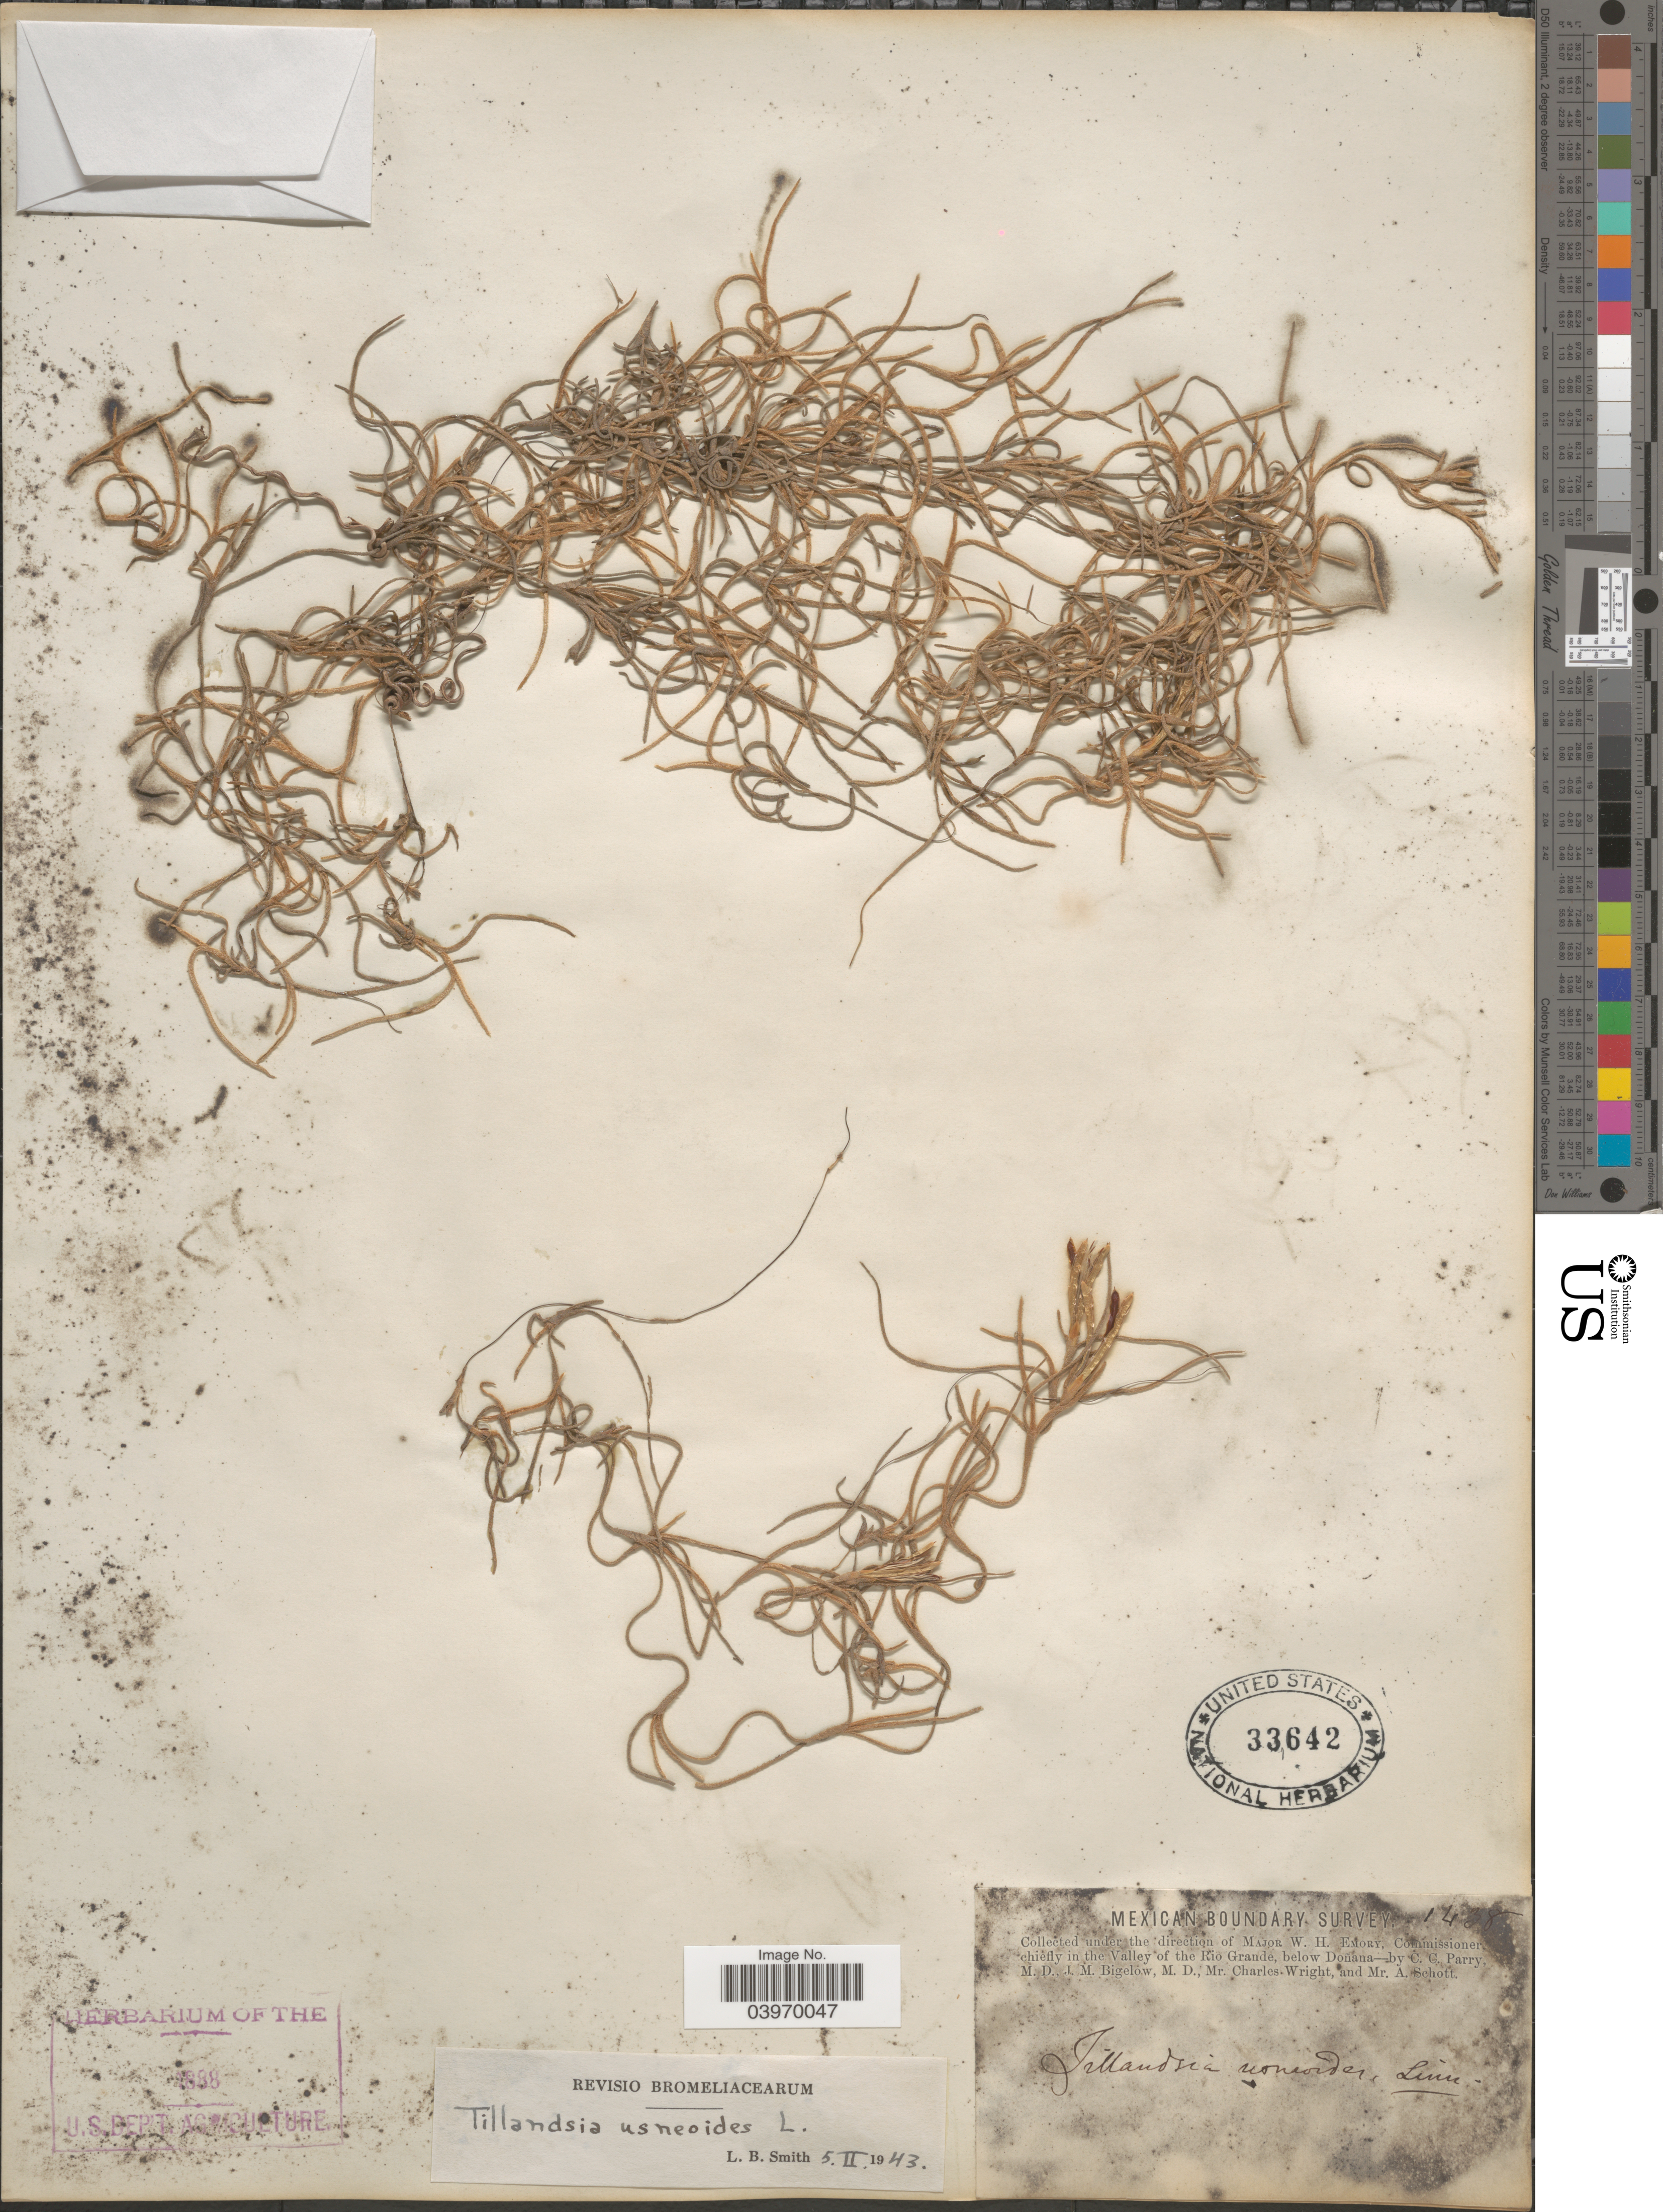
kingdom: Plantae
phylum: Tracheophyta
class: Liliopsida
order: Poales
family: Bromeliaceae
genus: Tillandsia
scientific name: Tillandsia usneoides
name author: (L.) L.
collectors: W. H. Emory, C. C. Parry, J. M. Bigelow, C. Wright & A. Schott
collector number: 1438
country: Mexico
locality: In the Valley of the Rio Grande, below Donana.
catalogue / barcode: US 33642